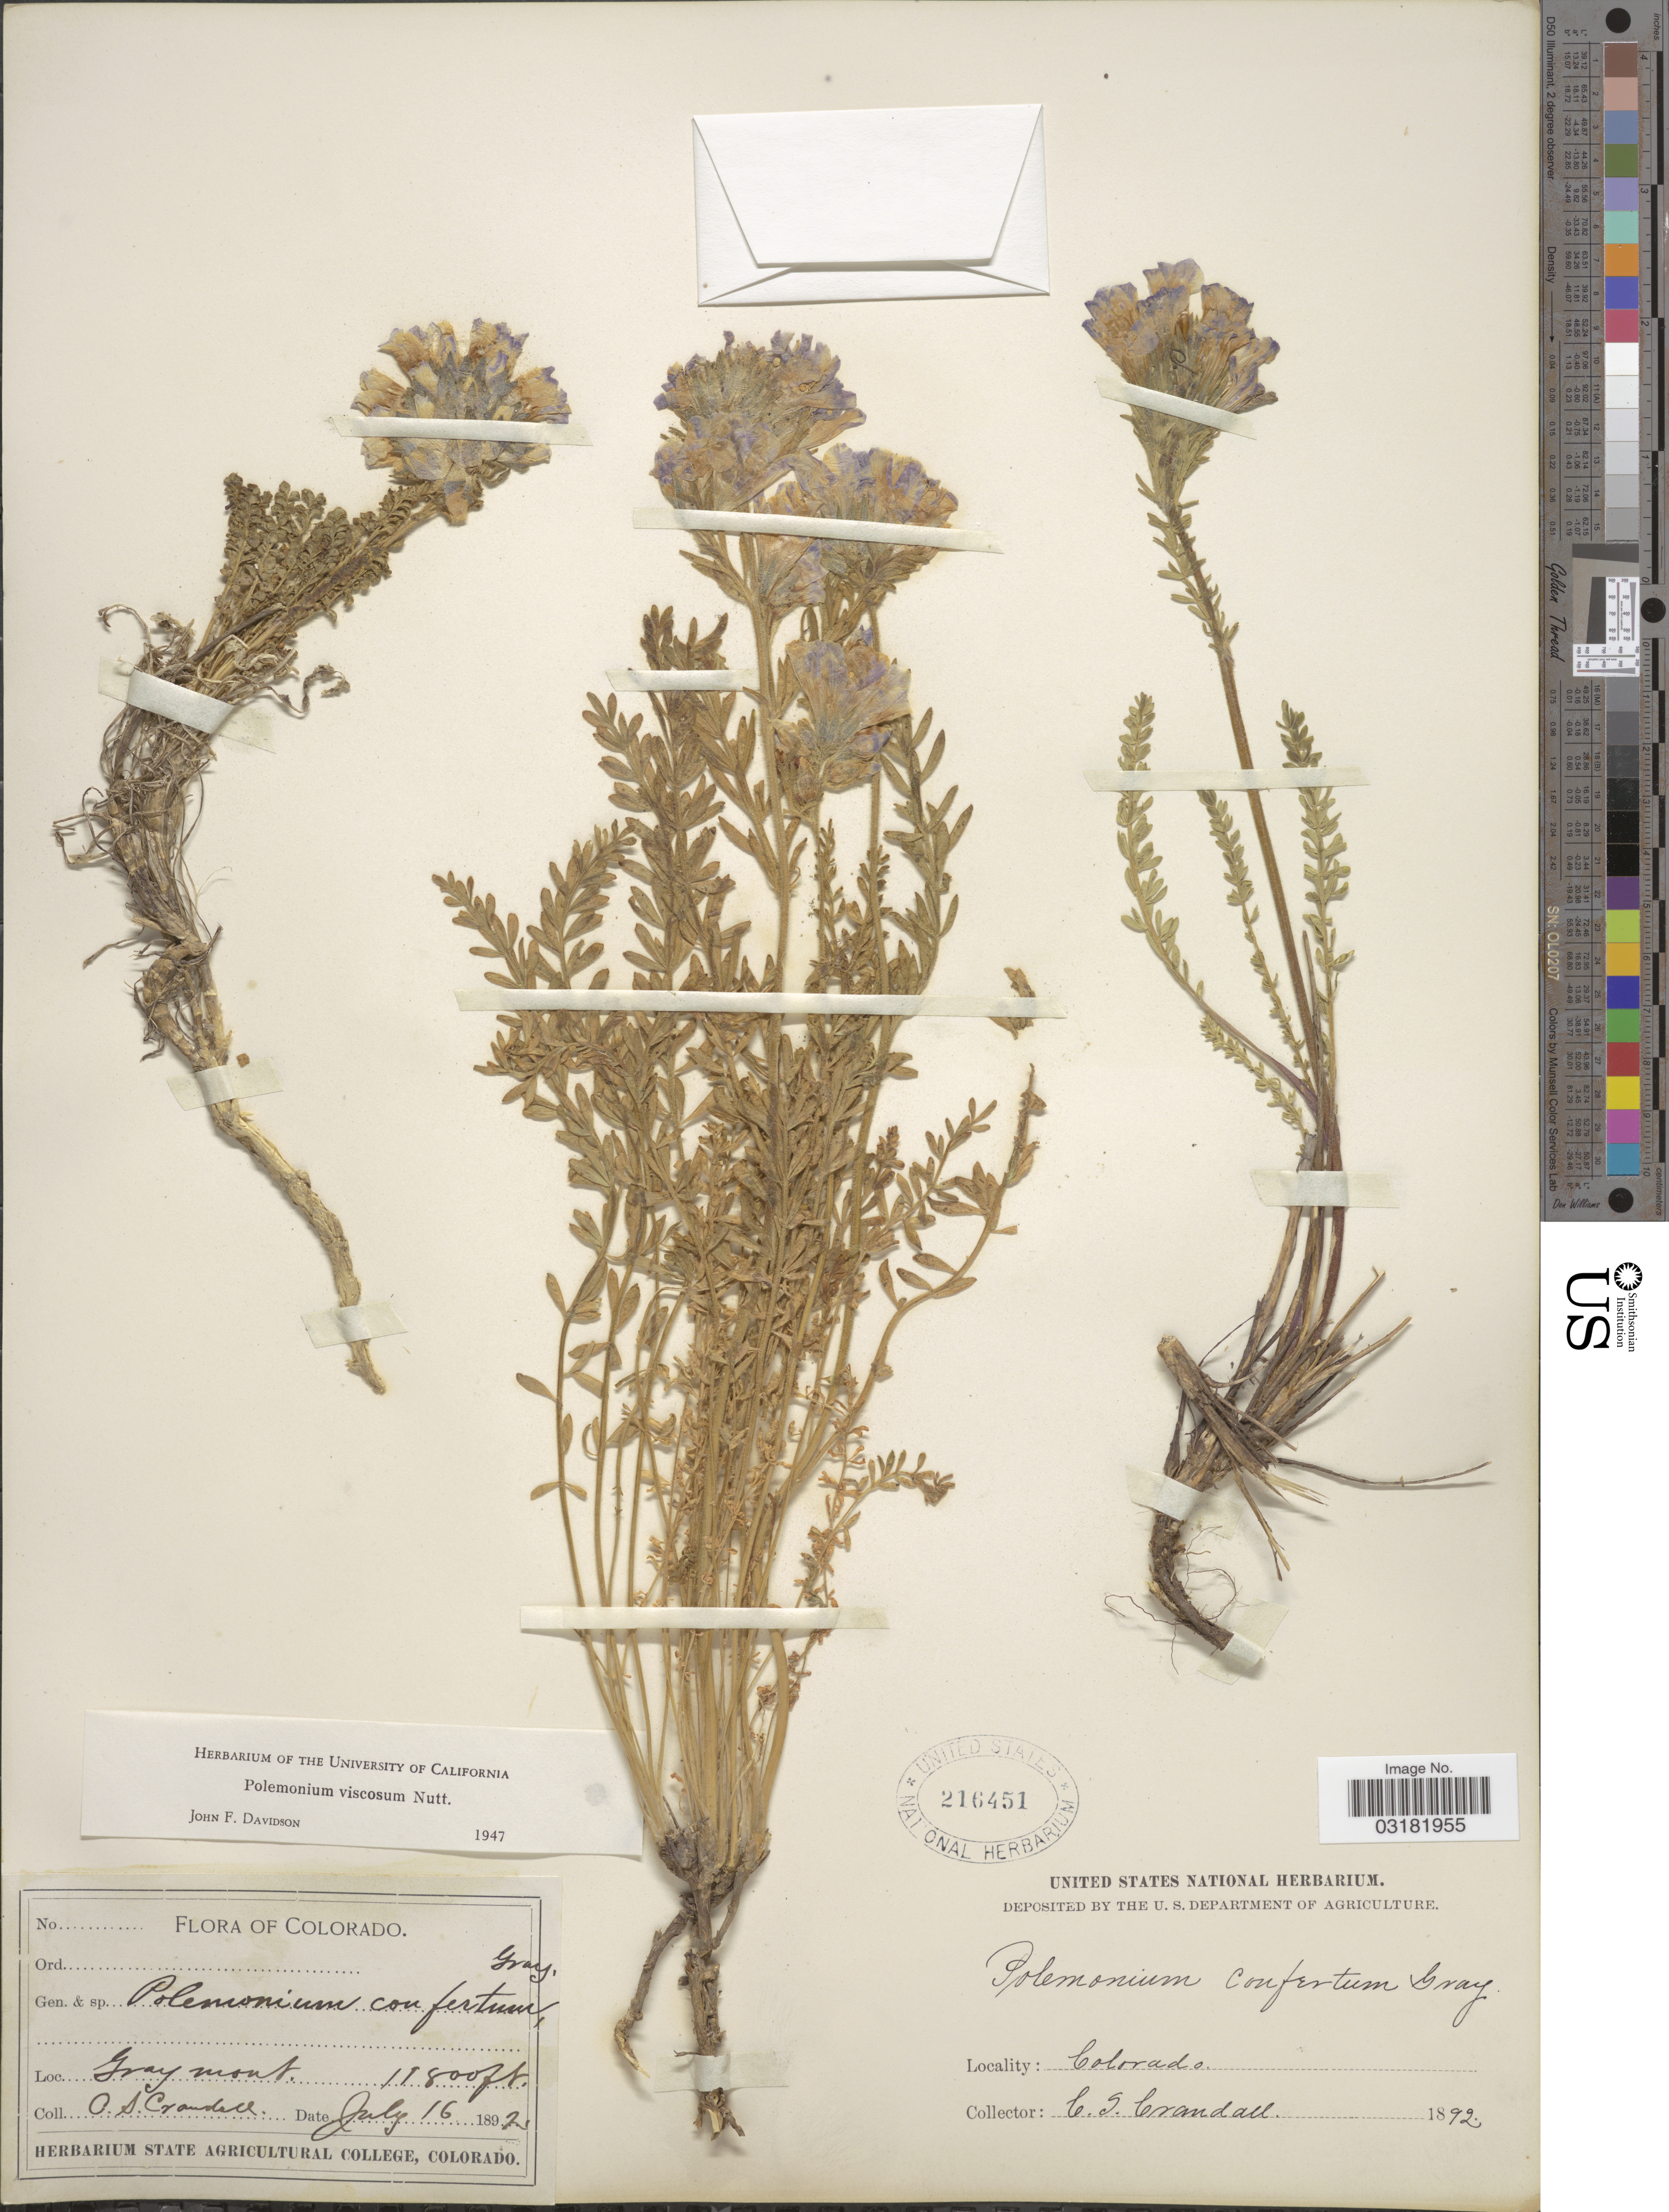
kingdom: Plantae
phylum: Tracheophyta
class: Magnoliopsida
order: Ericales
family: Polemoniaceae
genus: Polemonium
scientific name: Polemonium viscosum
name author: Nutt.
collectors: C. Crandall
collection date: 1892-07-16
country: United States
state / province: Colorado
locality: Gray mont.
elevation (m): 3597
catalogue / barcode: US 216451